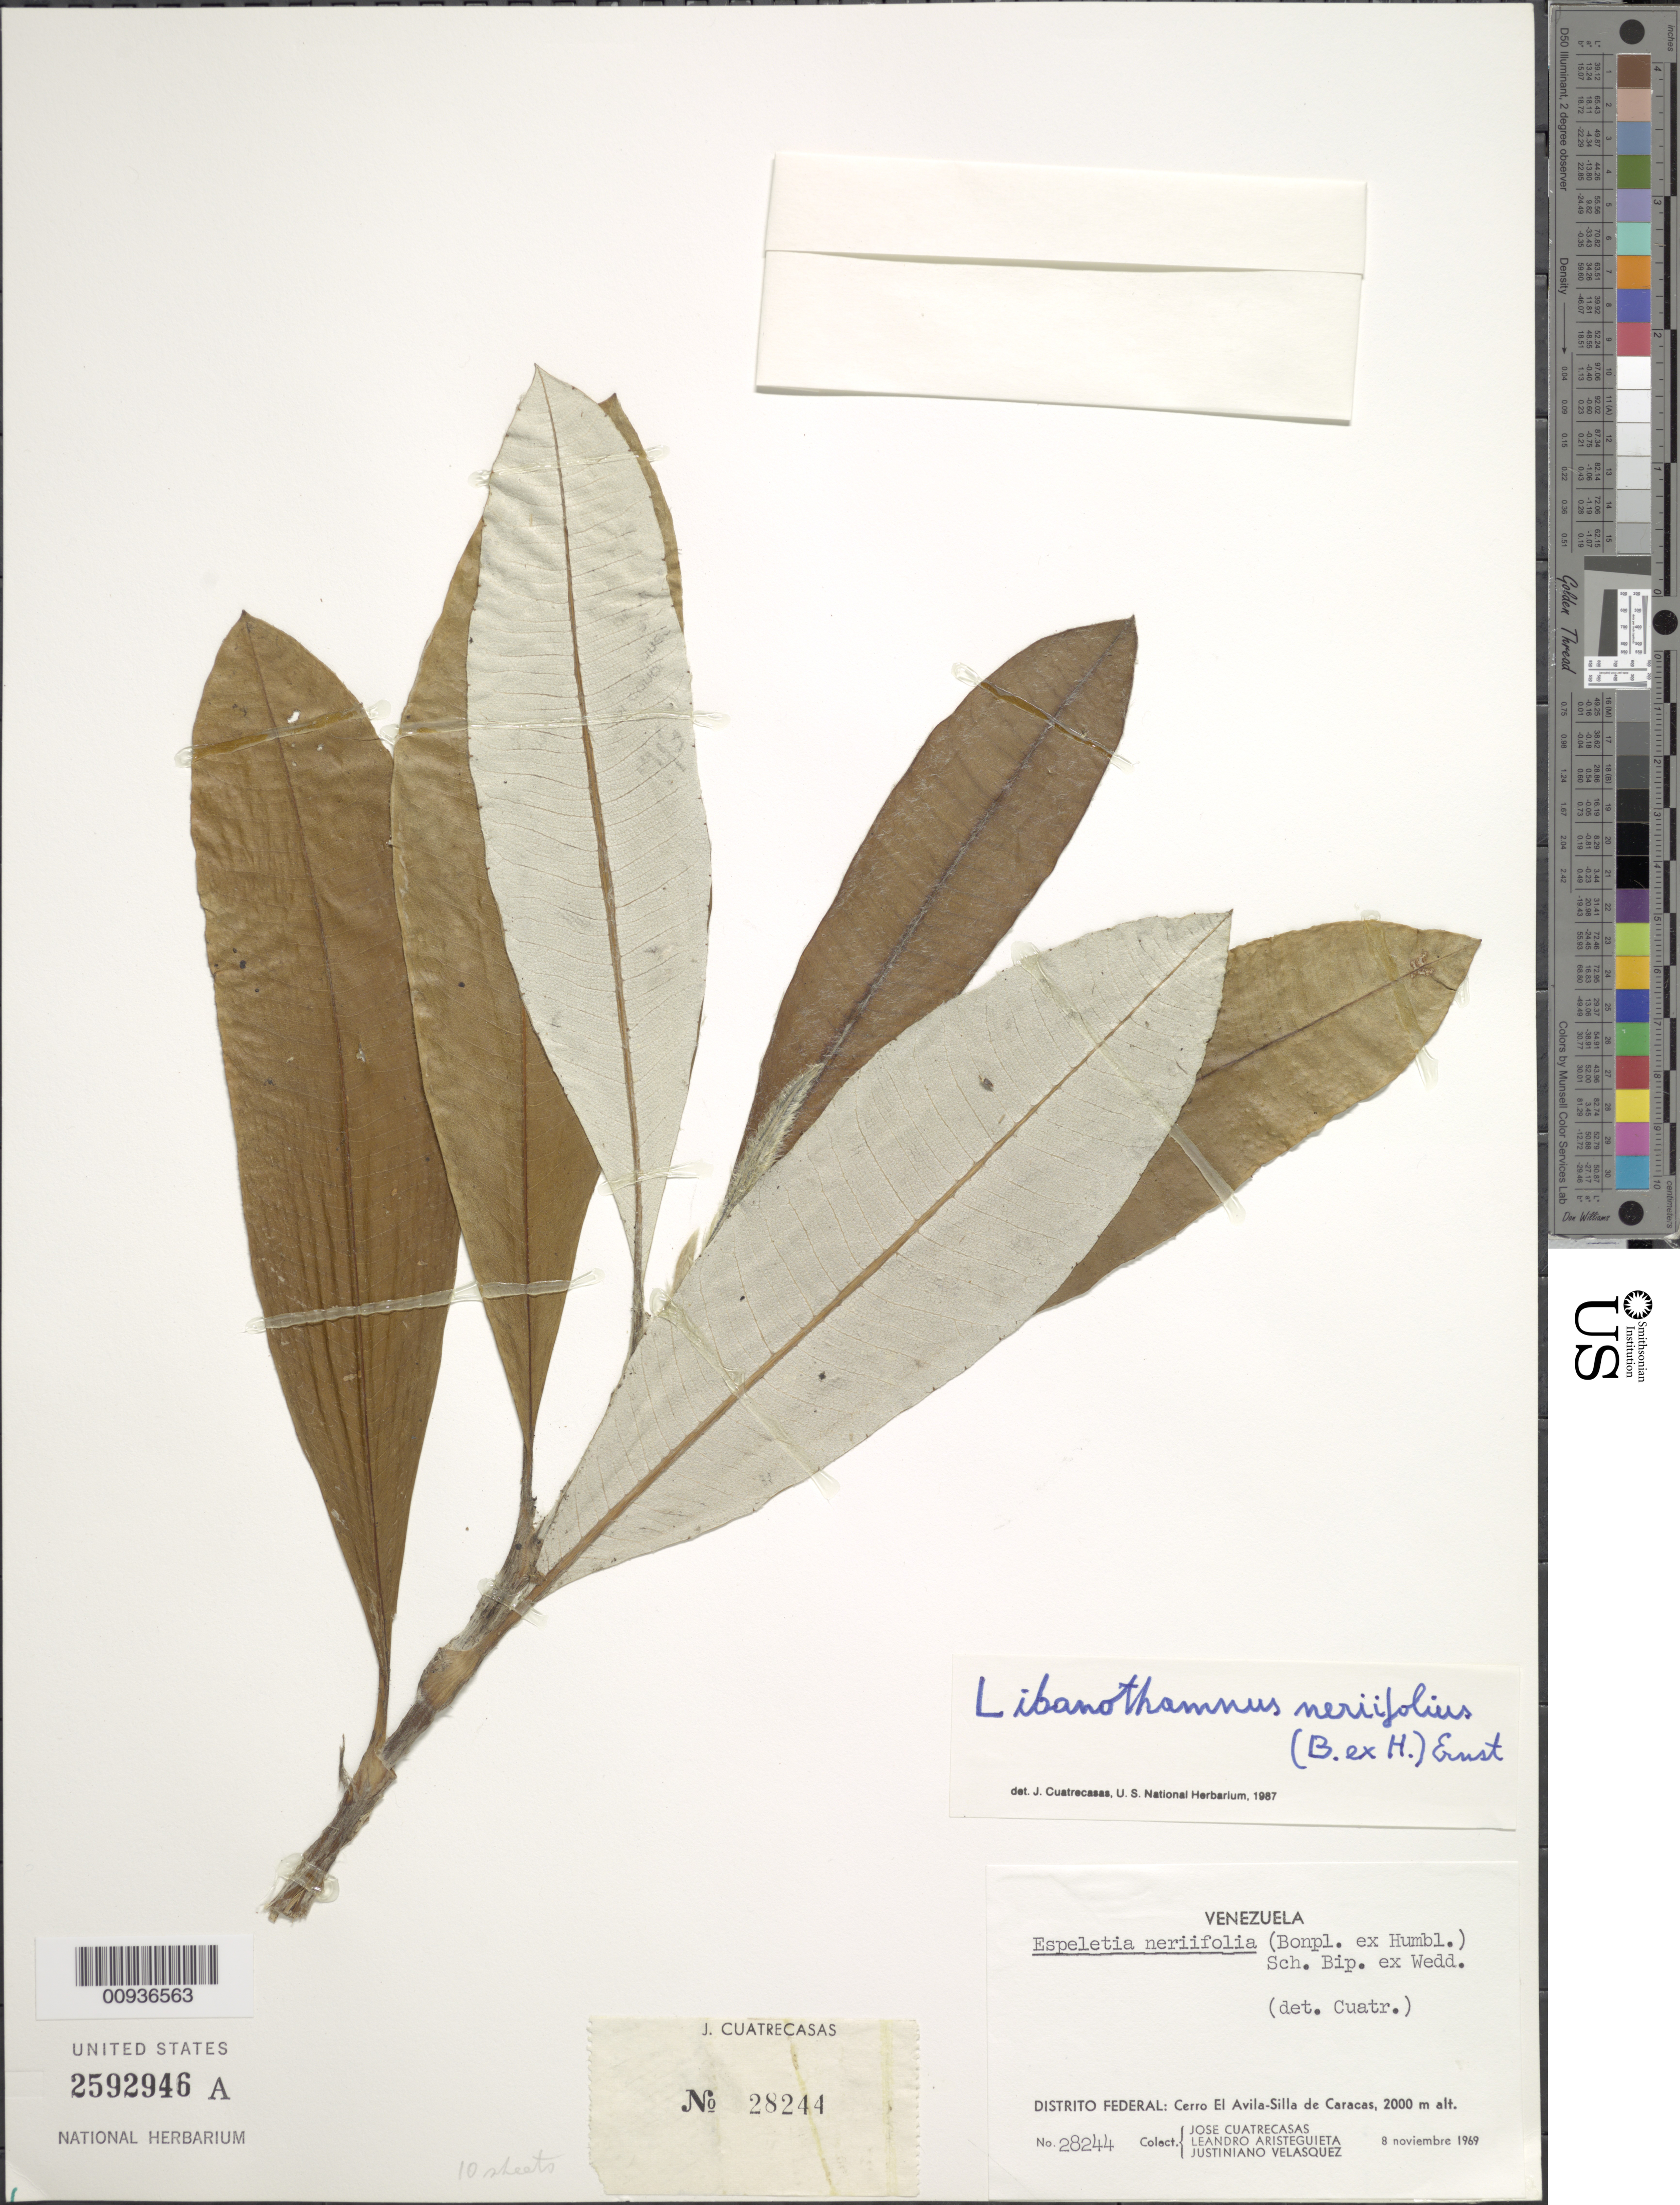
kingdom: Plantae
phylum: Tracheophyta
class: Magnoliopsida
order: Asterales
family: Asteraceae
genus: Libanothamnus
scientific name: Libanothamnus neriifolius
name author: (Sch. Bip. ex Wedd.) Ernst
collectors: J. Cuatrecasas, L. Aristeguieta & J. Velasquez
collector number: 28244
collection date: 1969-11-08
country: Venezuela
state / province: Miranda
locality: Distrito Federal, Cerro El Avila-Silla de Caracas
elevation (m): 2000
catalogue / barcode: US 2592946A